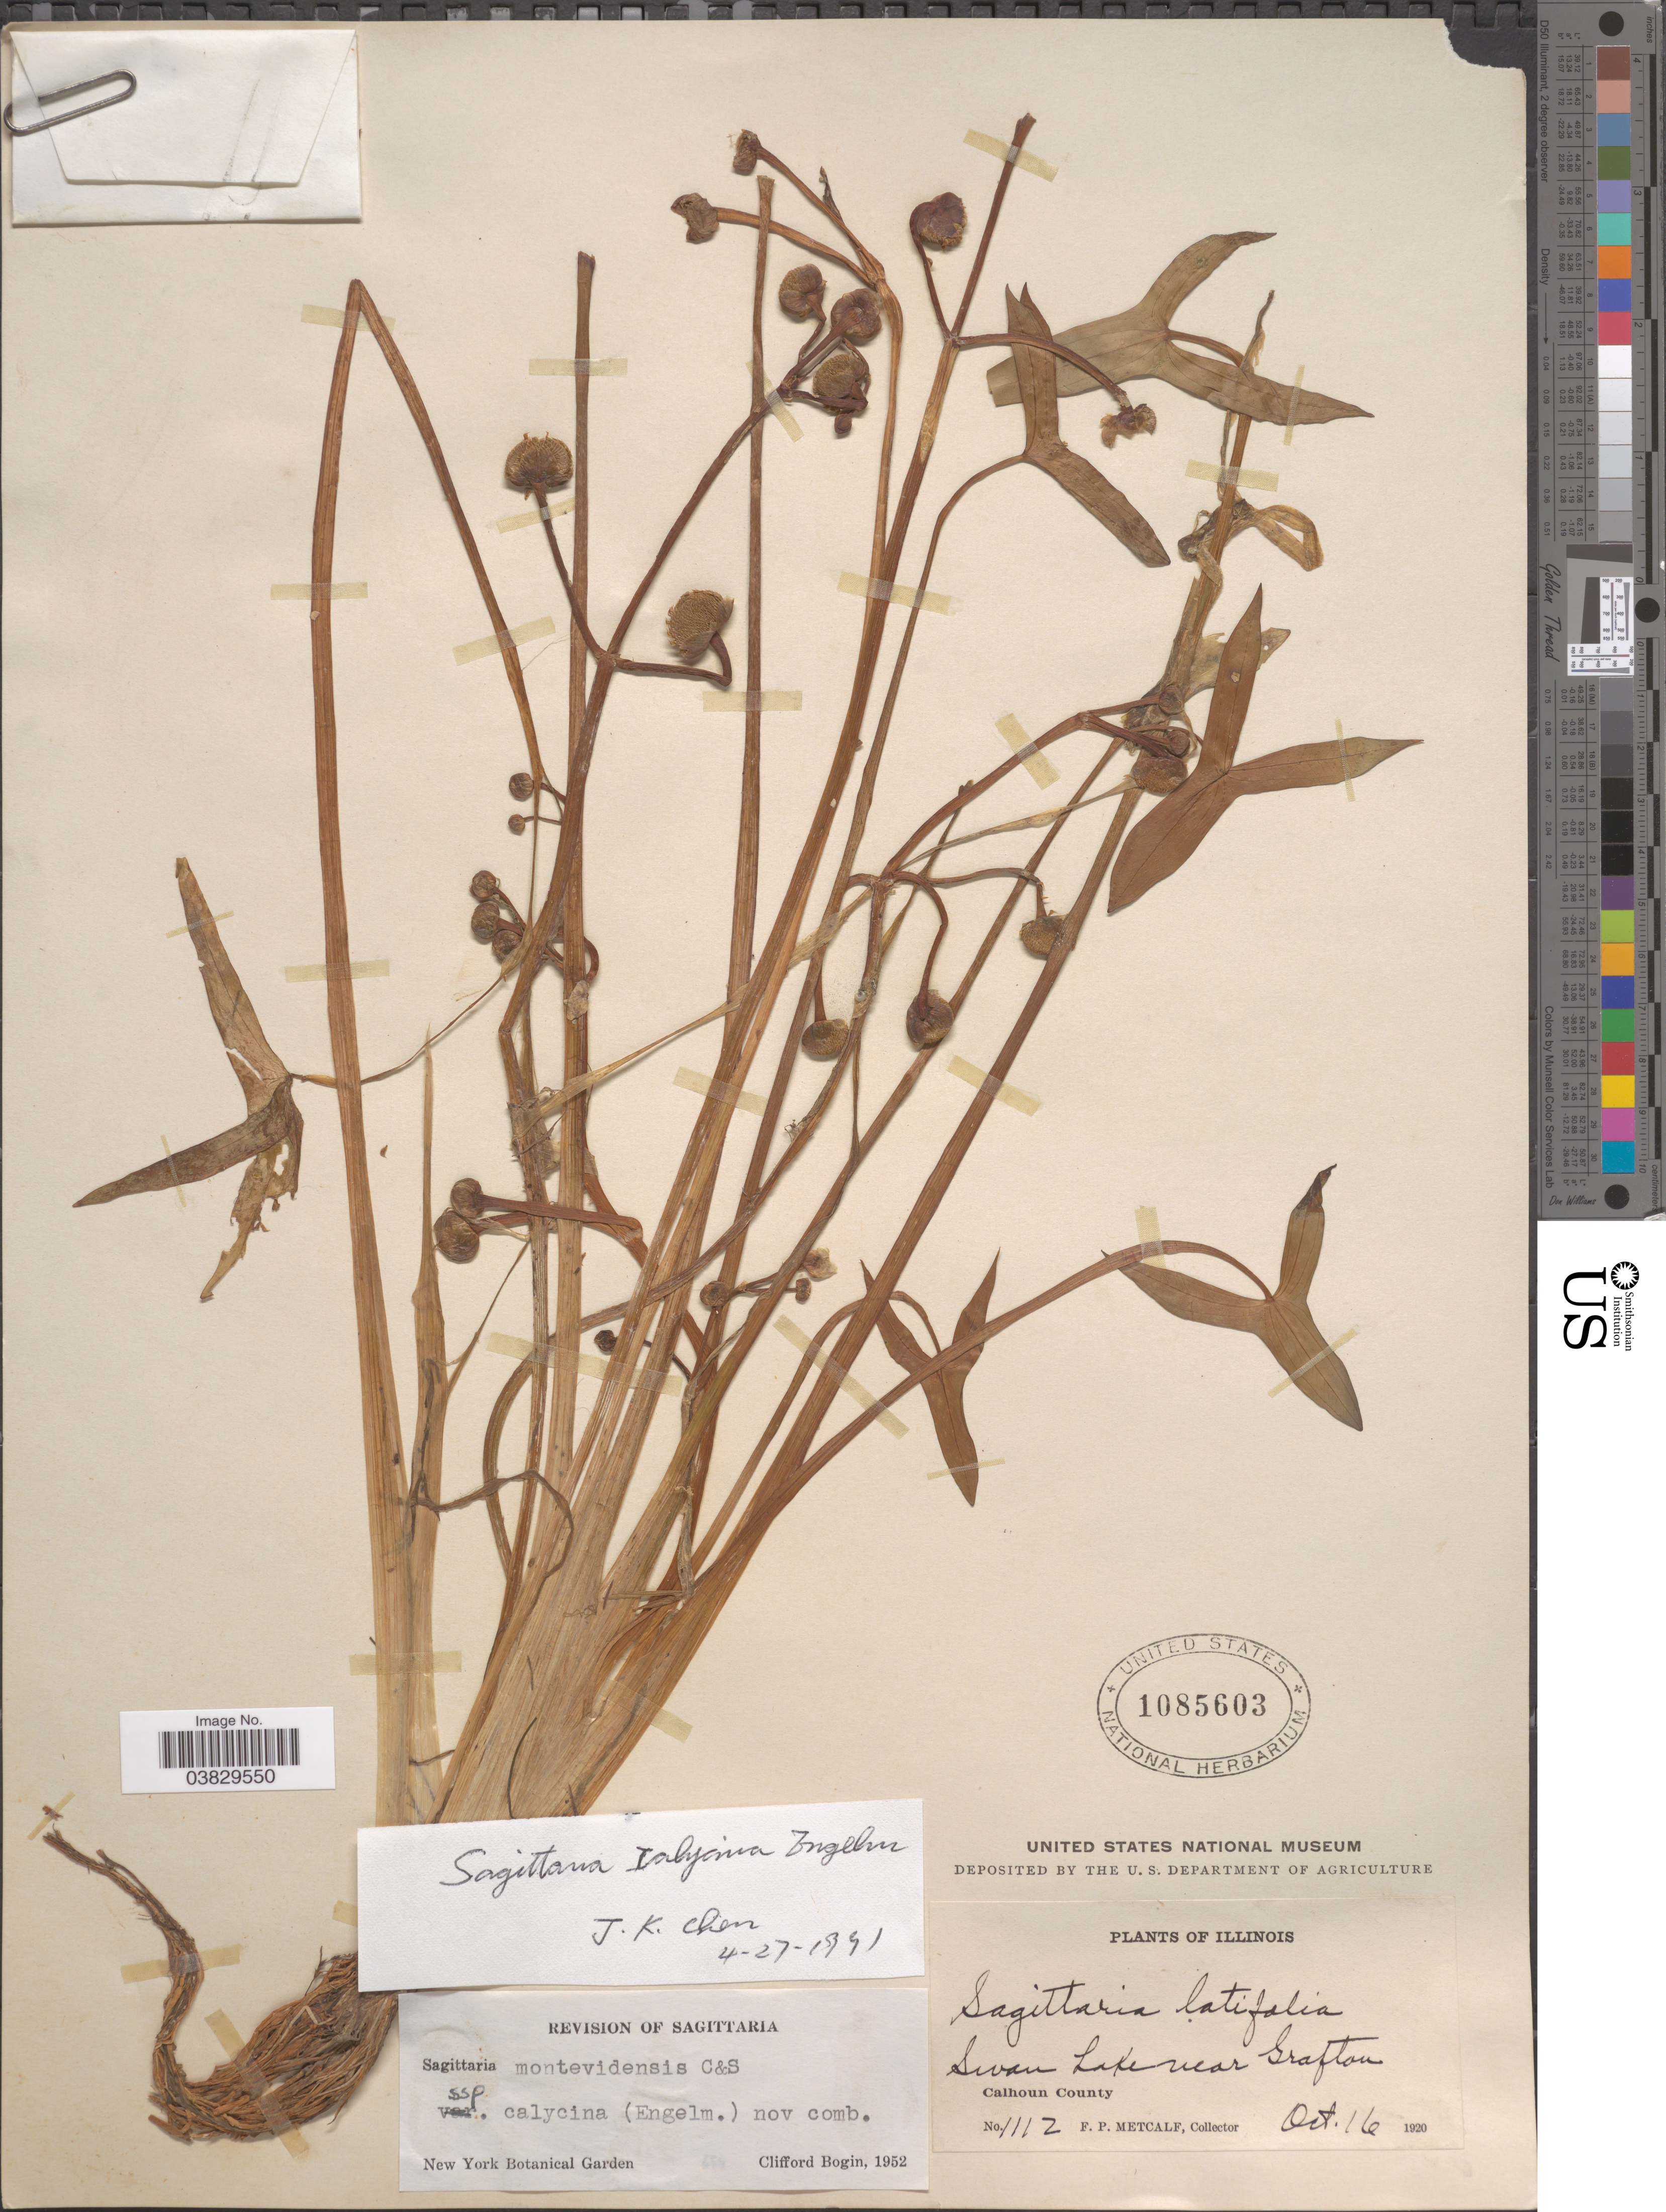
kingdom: Plantae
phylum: Tracheophyta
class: Liliopsida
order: Alismatales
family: Alismataceae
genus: Sagittaria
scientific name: Sagittaria calycina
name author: Engelm.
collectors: F. Metcalf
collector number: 1112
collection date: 1920-10-16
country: United States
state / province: Illinois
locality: Swan Lake near Grafton. Calhoun County.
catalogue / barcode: US 1085603